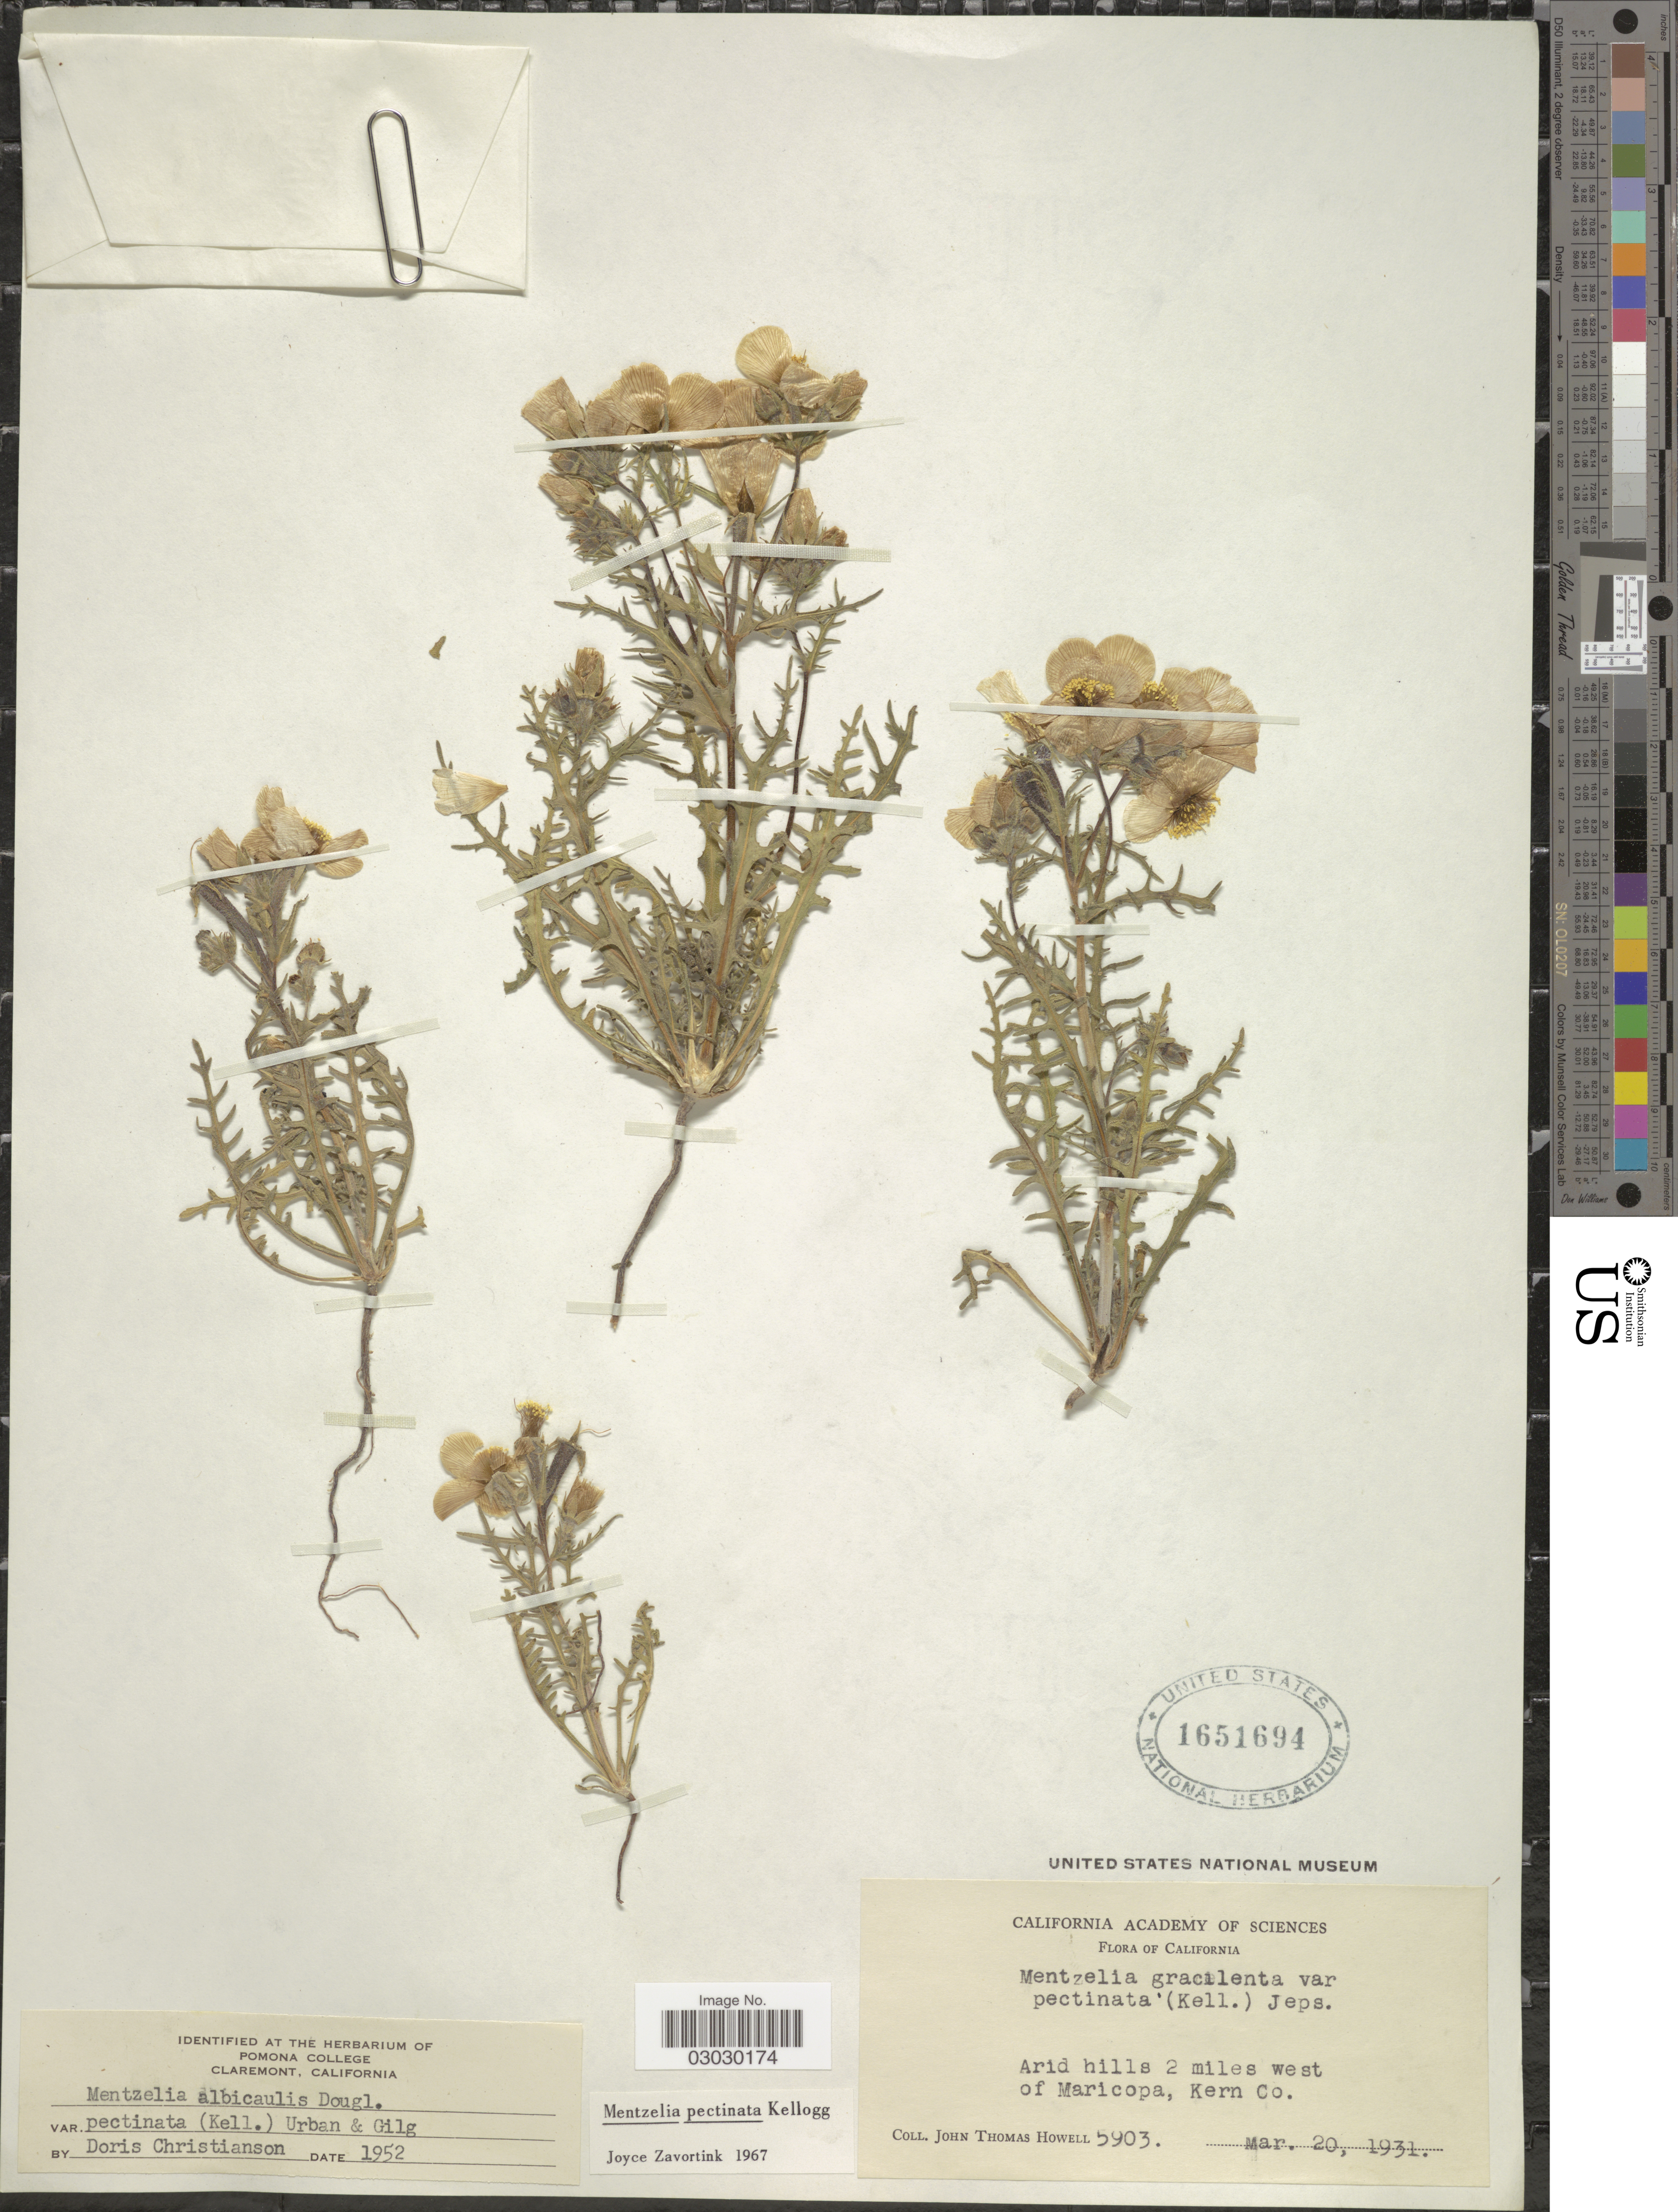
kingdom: Plantae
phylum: Tracheophyta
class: Magnoliopsida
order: Cornales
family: Loasaceae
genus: Mentzelia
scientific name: Mentzelia pectinata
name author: Kellogg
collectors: J. T. Howell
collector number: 5903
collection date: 1931-03-20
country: United States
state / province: California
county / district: Kern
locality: Arid hills 2 miles west of Maricopa, Kern Co.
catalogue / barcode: US 1651694